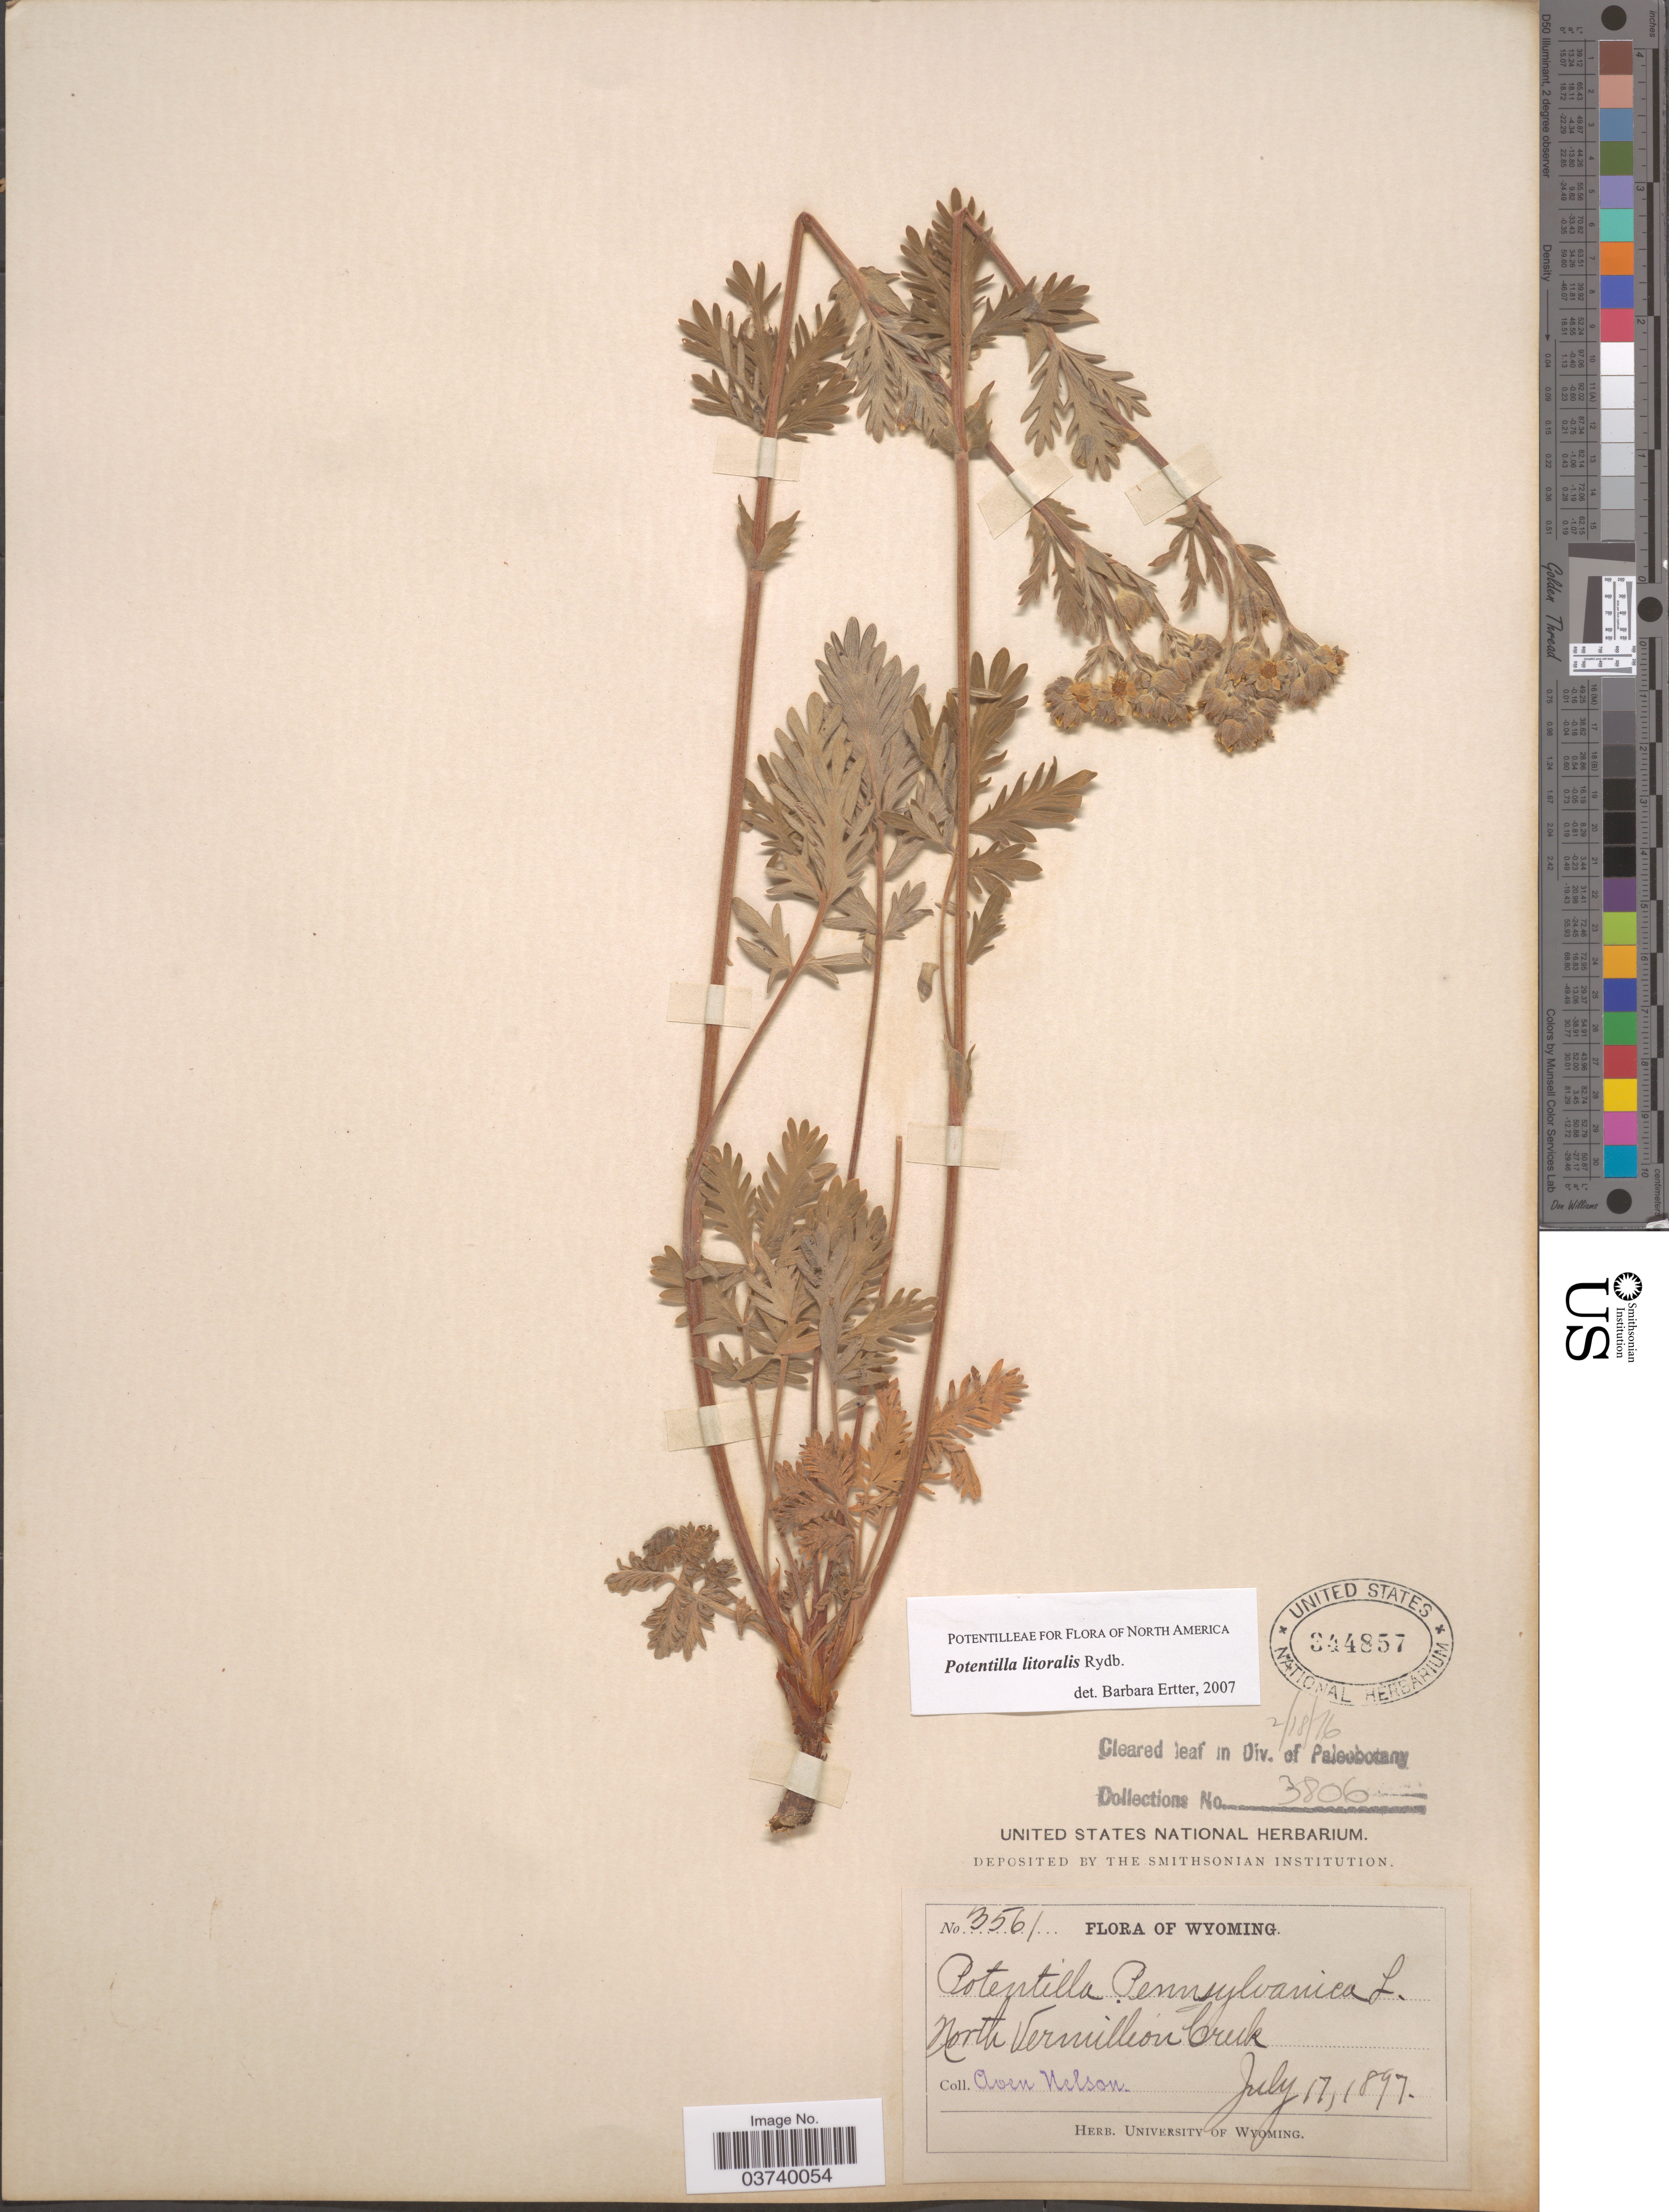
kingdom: Plantae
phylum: Tracheophyta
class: Magnoliopsida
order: Rosales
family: Rosaceae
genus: Potentilla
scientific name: Potentilla litoralis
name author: Rydb.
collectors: A. Nelson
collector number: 3561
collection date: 1897-07-17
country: United States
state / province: Wyoming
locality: North Vermillion Creek.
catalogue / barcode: US 344857